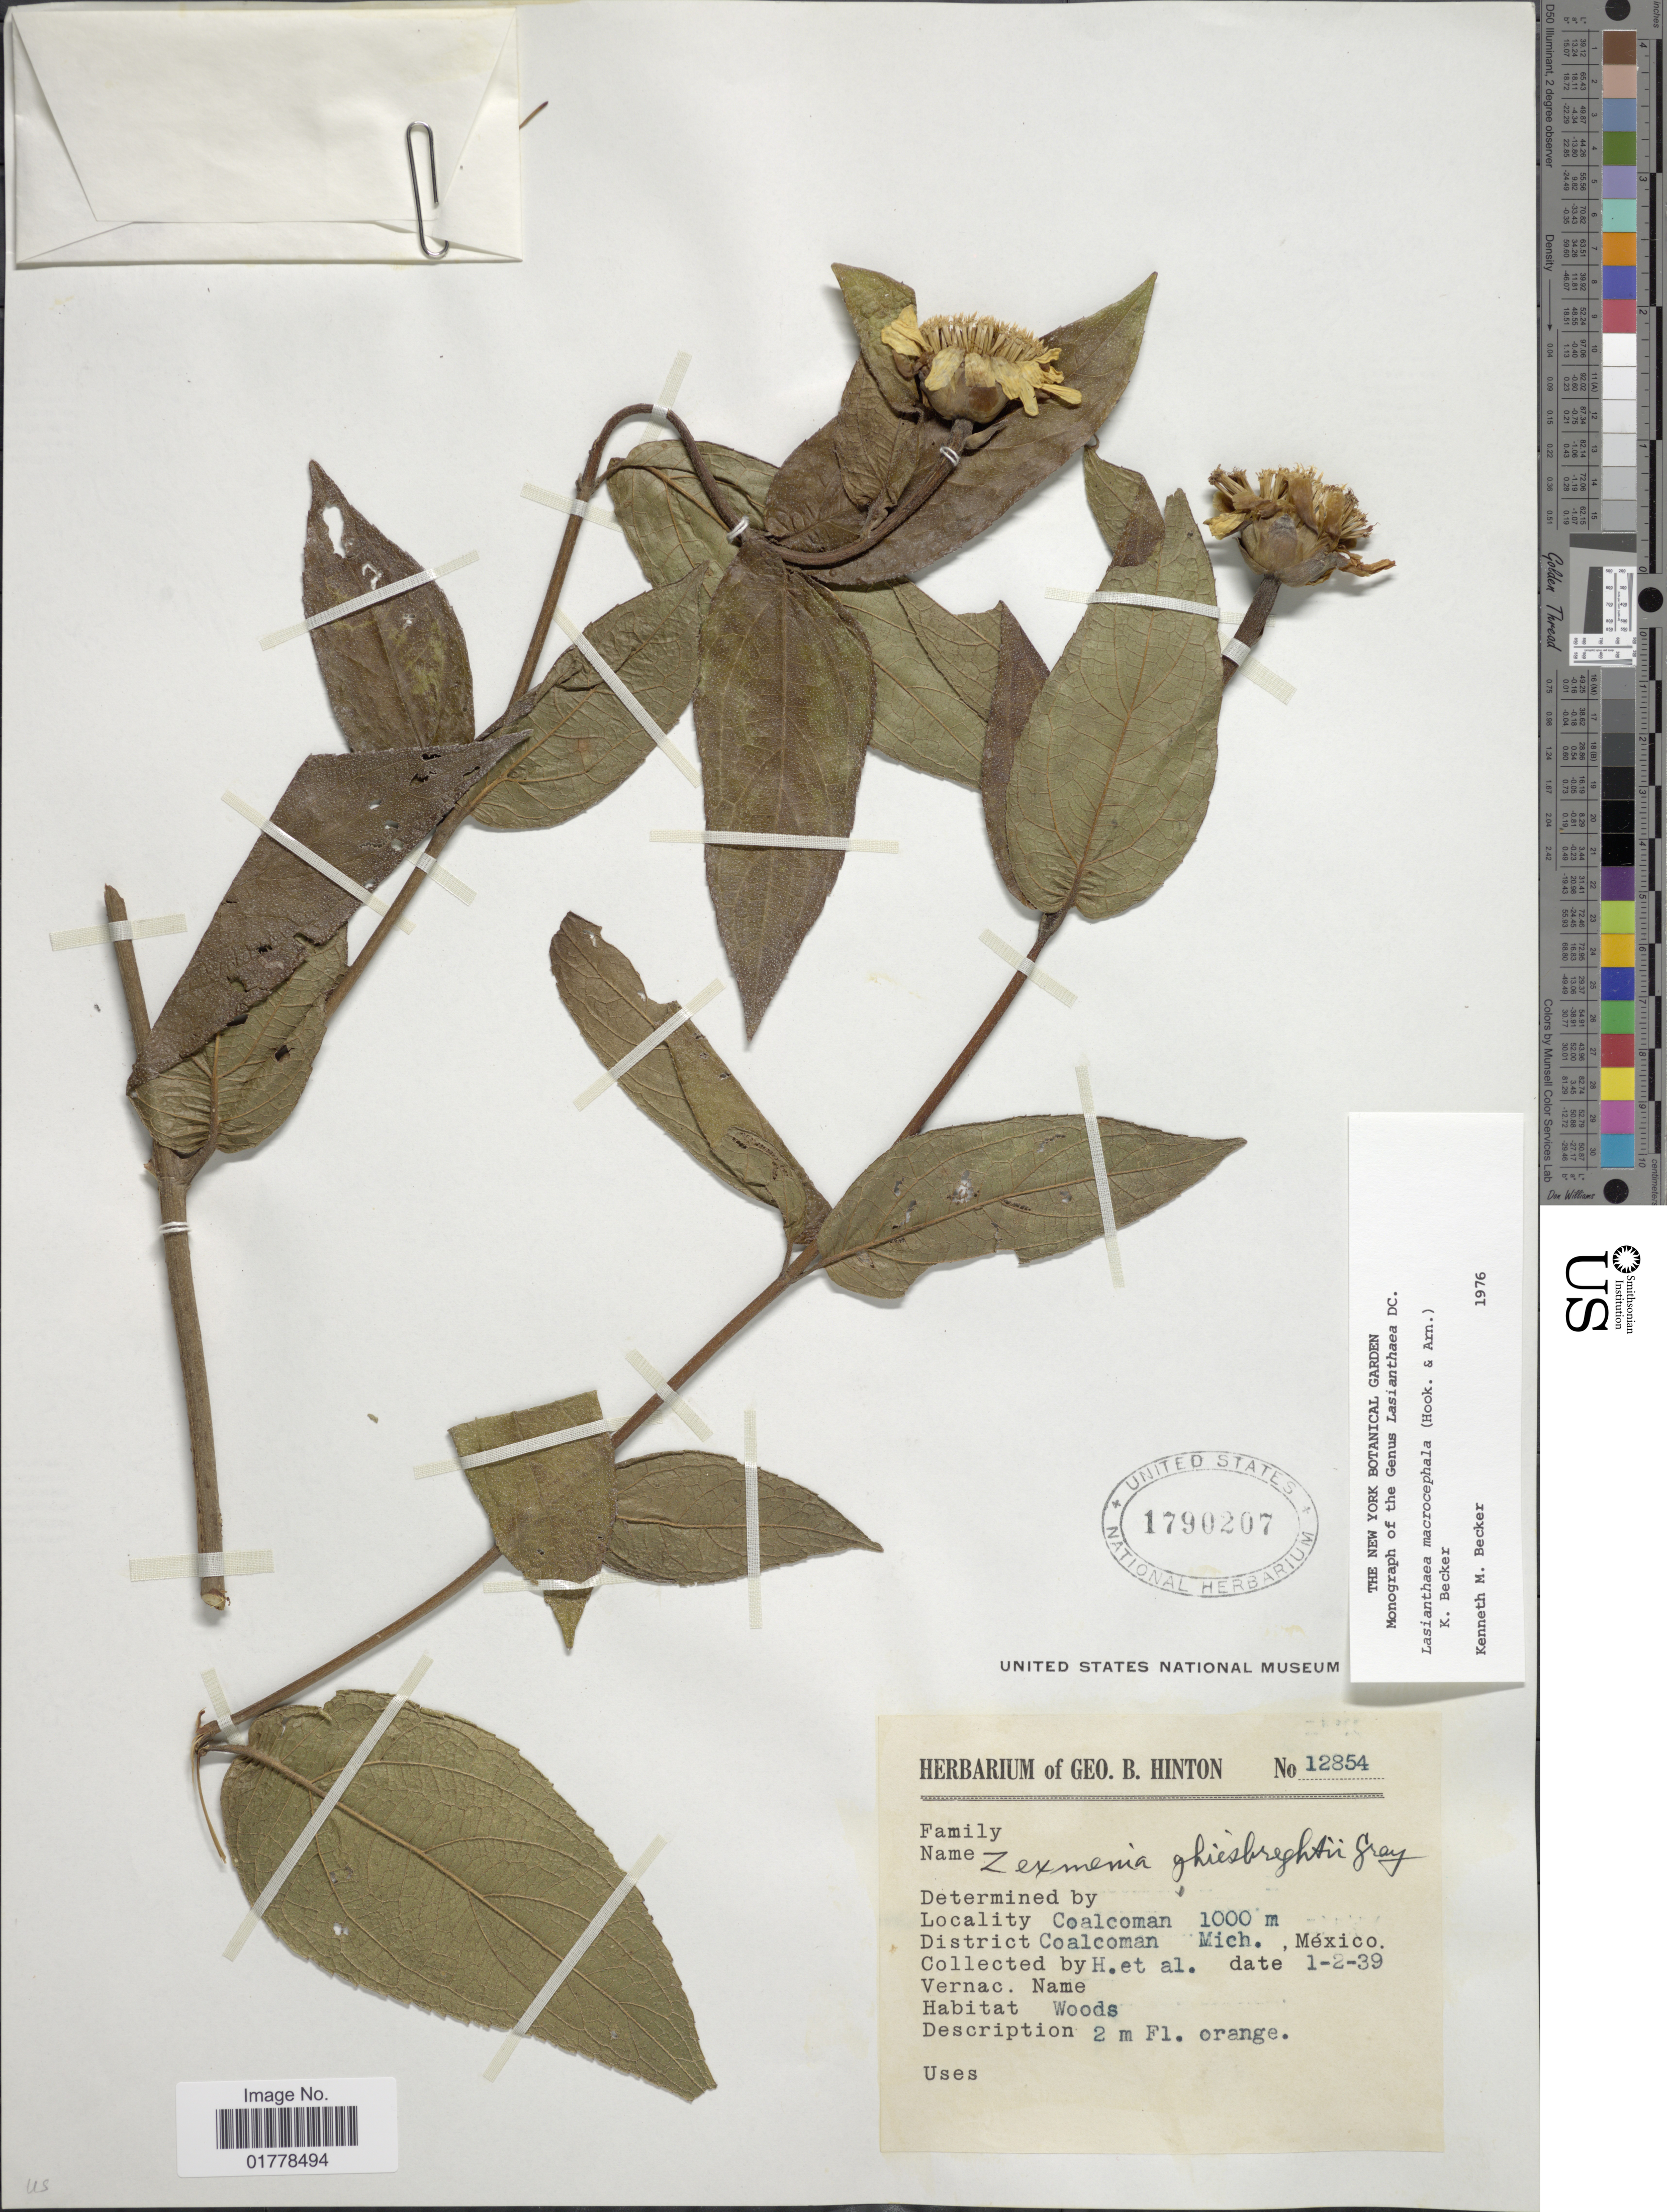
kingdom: Plantae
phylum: Tracheophyta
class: Magnoliopsida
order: Asterales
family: Asteraceae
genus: Lasianthaea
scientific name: Lasianthaea macrocephala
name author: (Hook. & Arn.) K.M. Becker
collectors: G. B. Hinton & et al.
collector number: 12854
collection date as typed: Transcribed d/m/y: 2/1/39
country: Mexico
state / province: Michoacán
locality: Coalcoman. District Coalcoman, Mich., México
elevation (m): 1000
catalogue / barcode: US 1790207